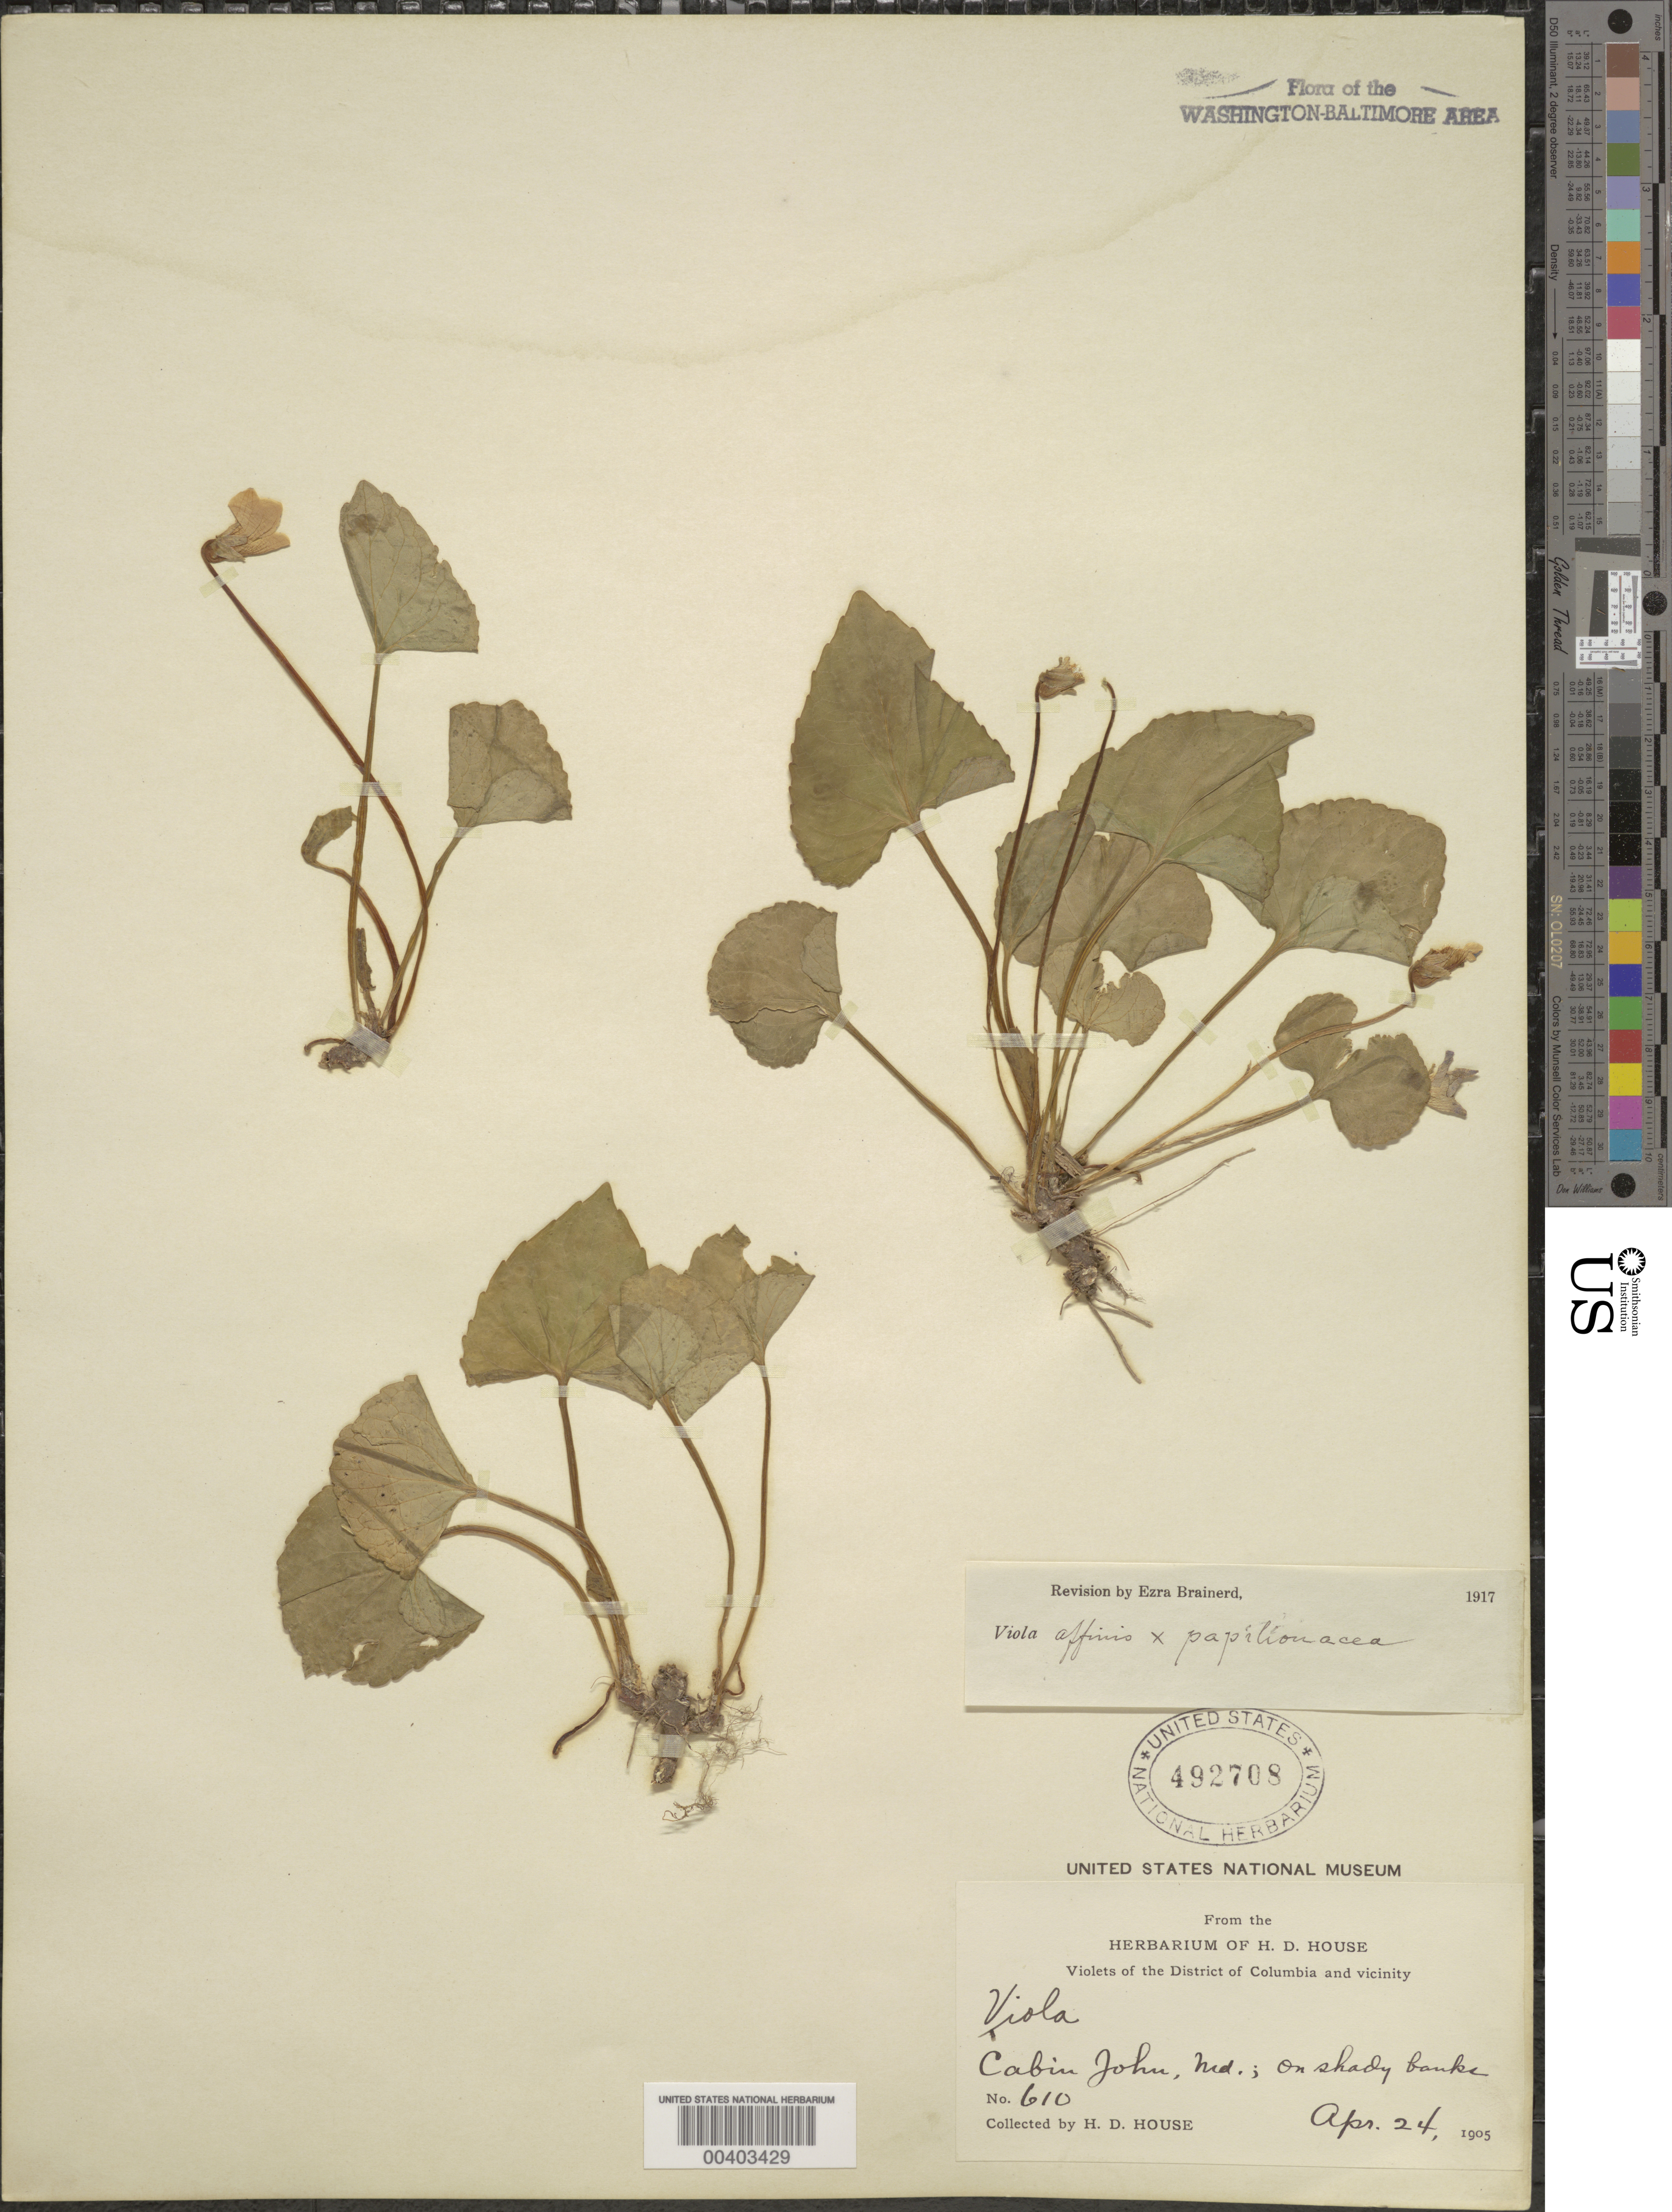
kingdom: Plantae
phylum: Tracheophyta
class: Magnoliopsida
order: Malpighiales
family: Violaceae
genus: Viola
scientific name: Viola sororia var. affinis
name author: (LeConte) McKinney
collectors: H. D. House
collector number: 610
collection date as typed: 24 Apr 1905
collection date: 1905-04-24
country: United States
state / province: Maryland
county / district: Montgomery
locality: Cabin John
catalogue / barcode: US 492708